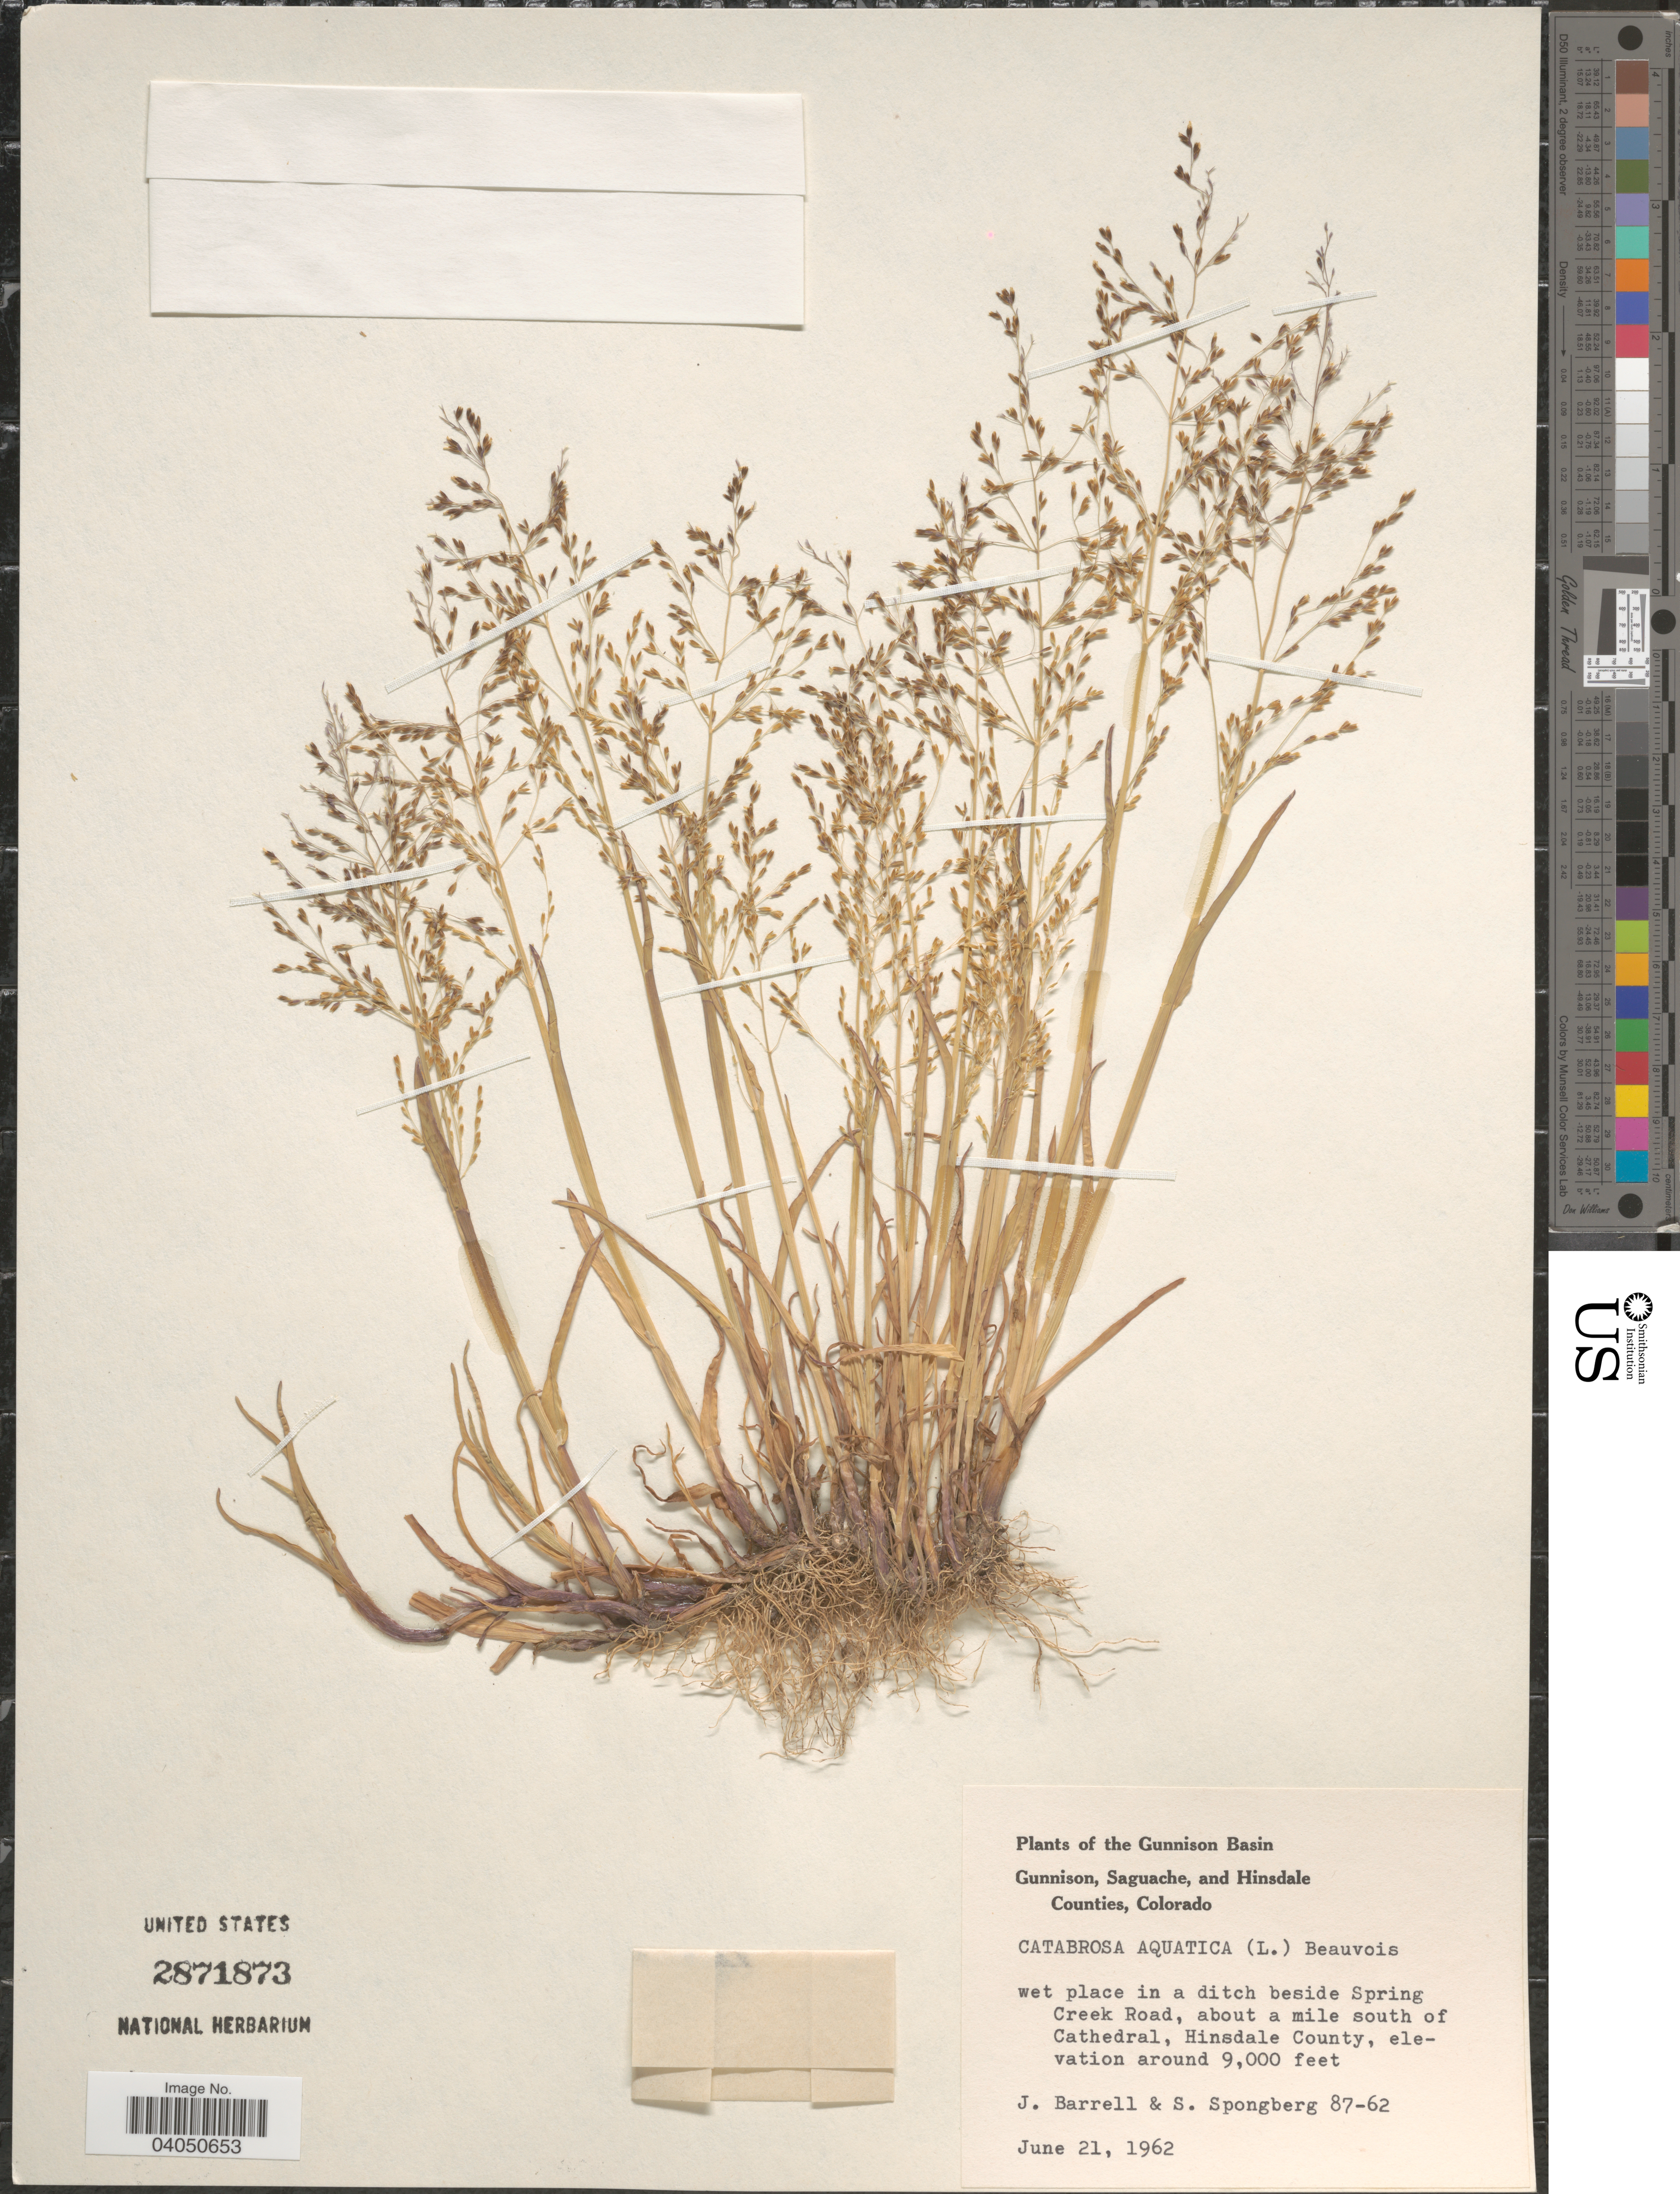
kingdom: Plantae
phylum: Tracheophyta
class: Liliopsida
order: Poales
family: Poaceae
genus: Catabrosa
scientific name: Catabrosa aquatica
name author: (L.) P. Beauv.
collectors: J. Barrell & S. A.Spongberg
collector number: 87-62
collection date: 1962-06-21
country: United States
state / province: Colorado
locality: The Gunnison Basin. Wet place in a ditch beside Spring Creek Road, about a mile south of Cathedral, Hinsdale County.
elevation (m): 2743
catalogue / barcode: US 2871873